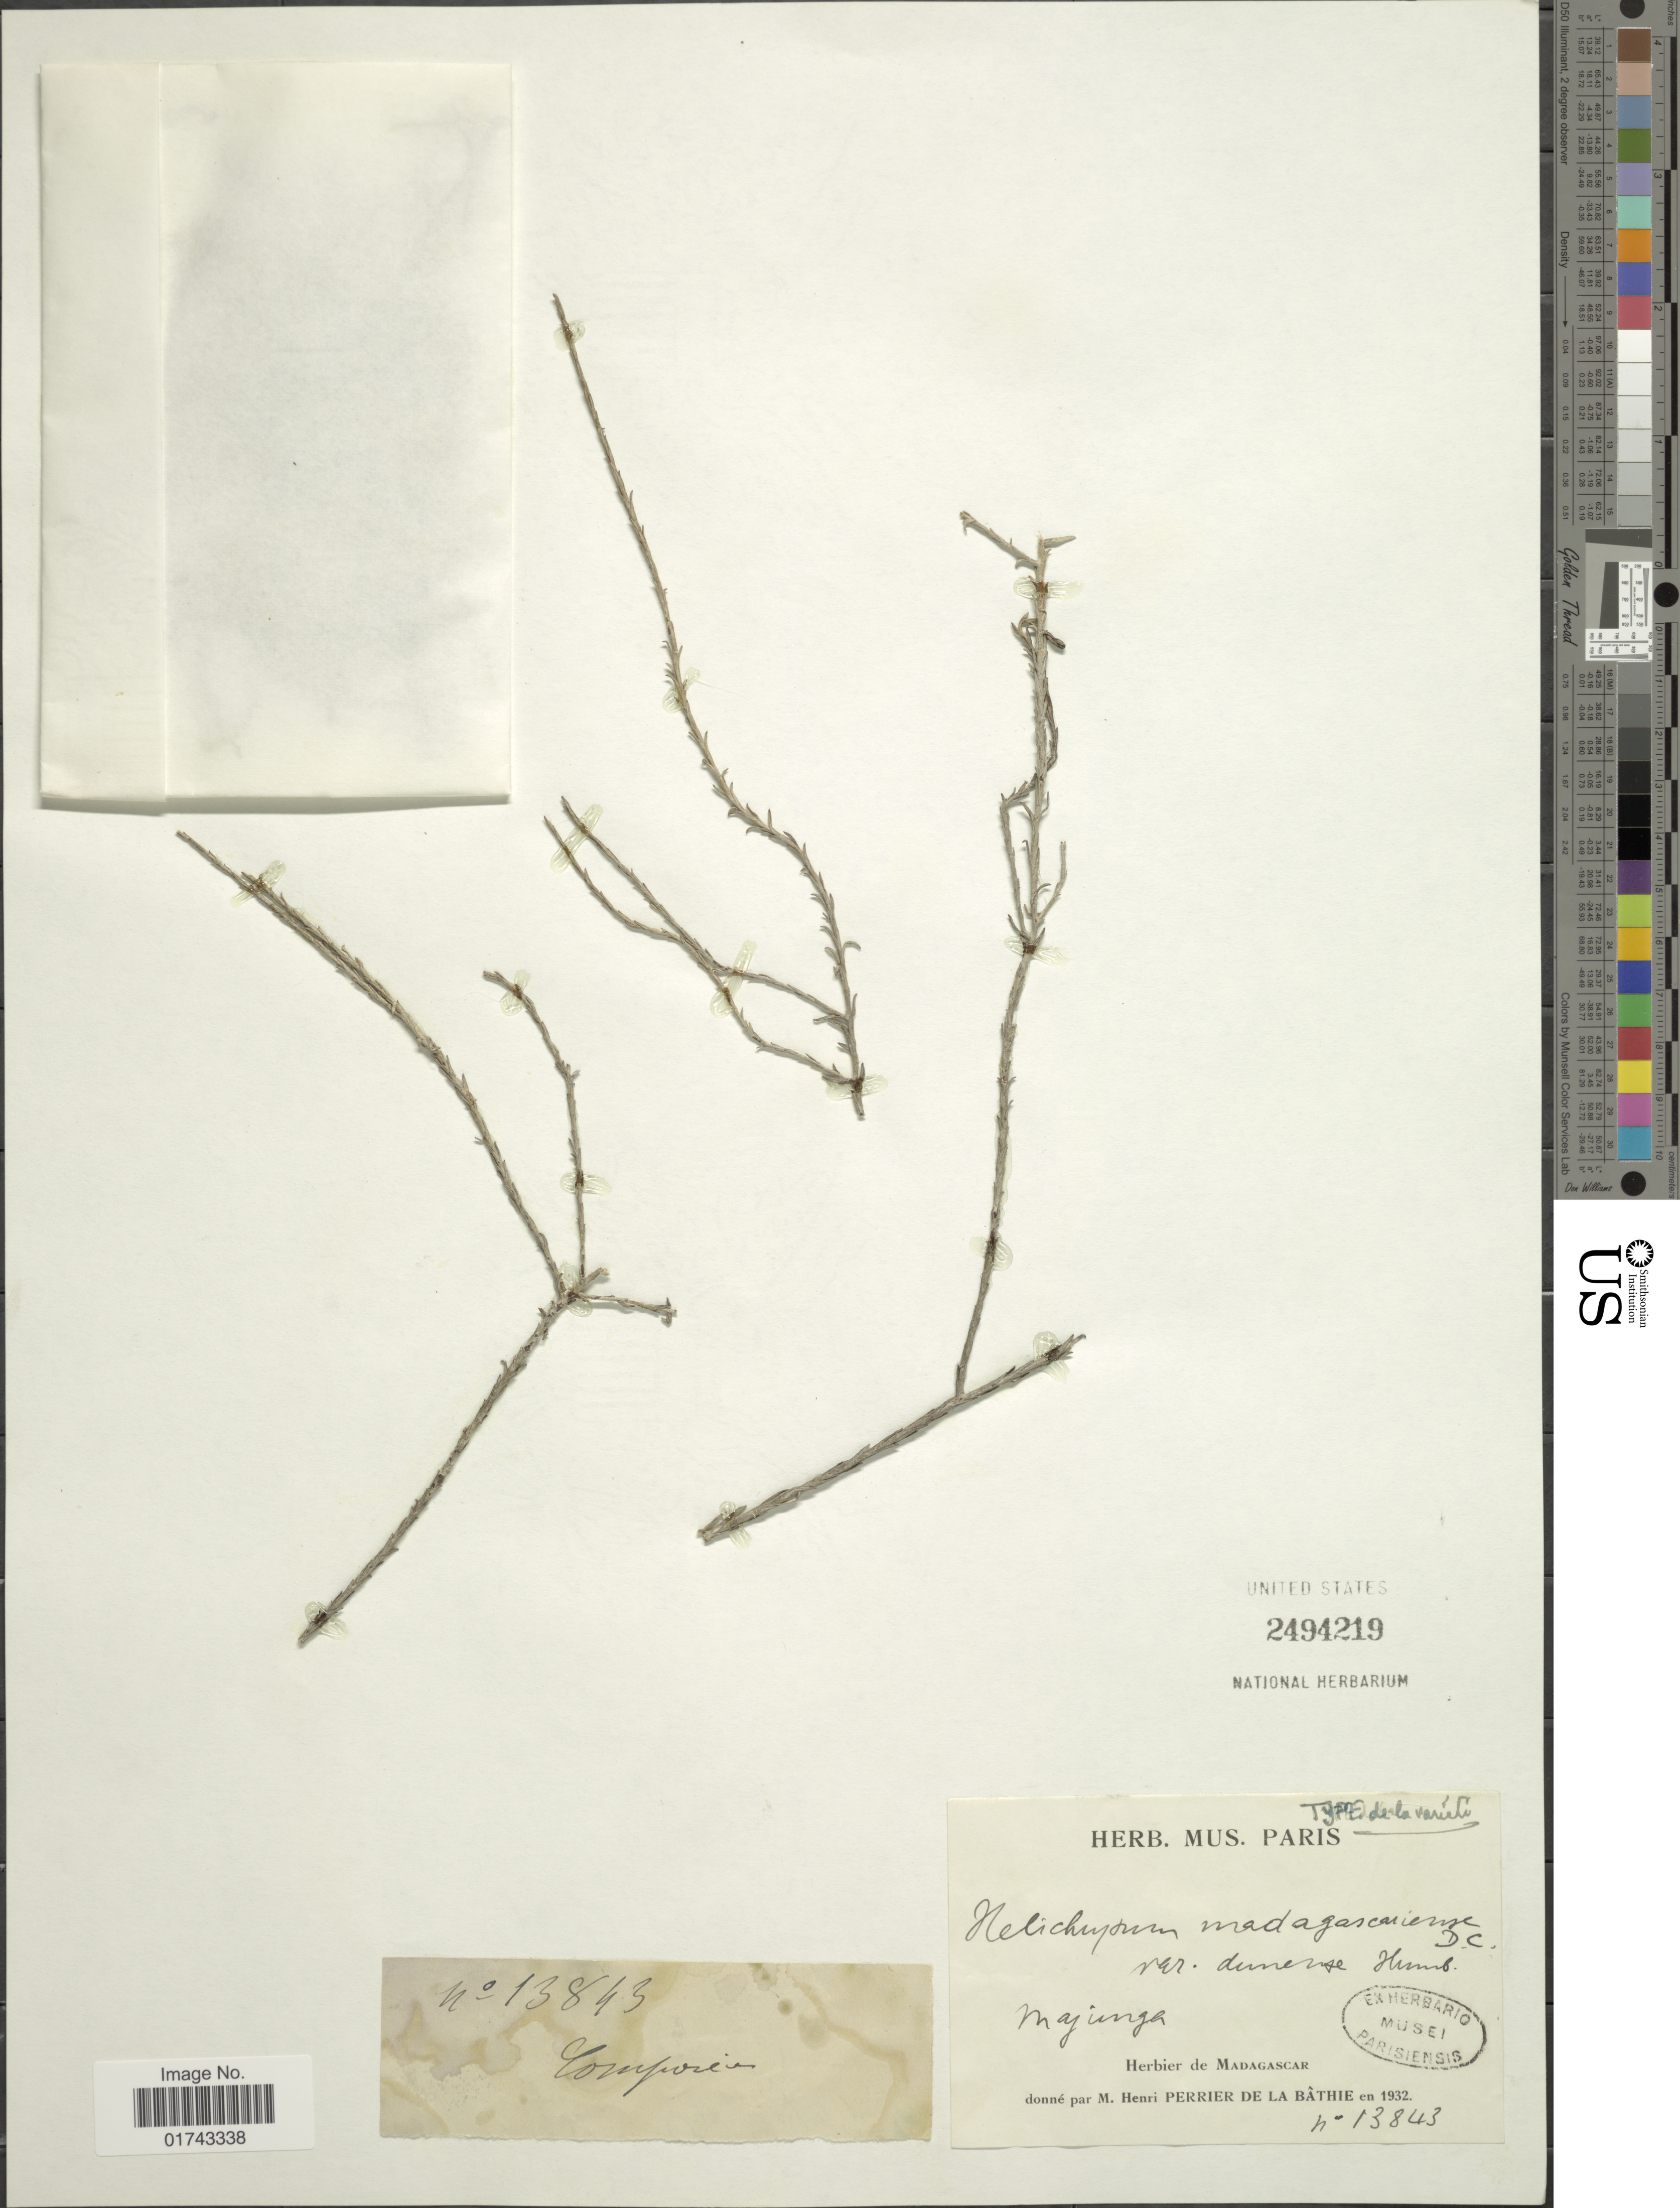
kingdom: Plantae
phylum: Tracheophyta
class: Magnoliopsida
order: Asterales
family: Asteraceae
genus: Helichrysum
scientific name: Helichrysum madagascariense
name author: DC.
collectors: H. Perrier de la Bâthie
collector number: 13843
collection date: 1932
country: Madagascar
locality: Majunga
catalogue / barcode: US 2494219